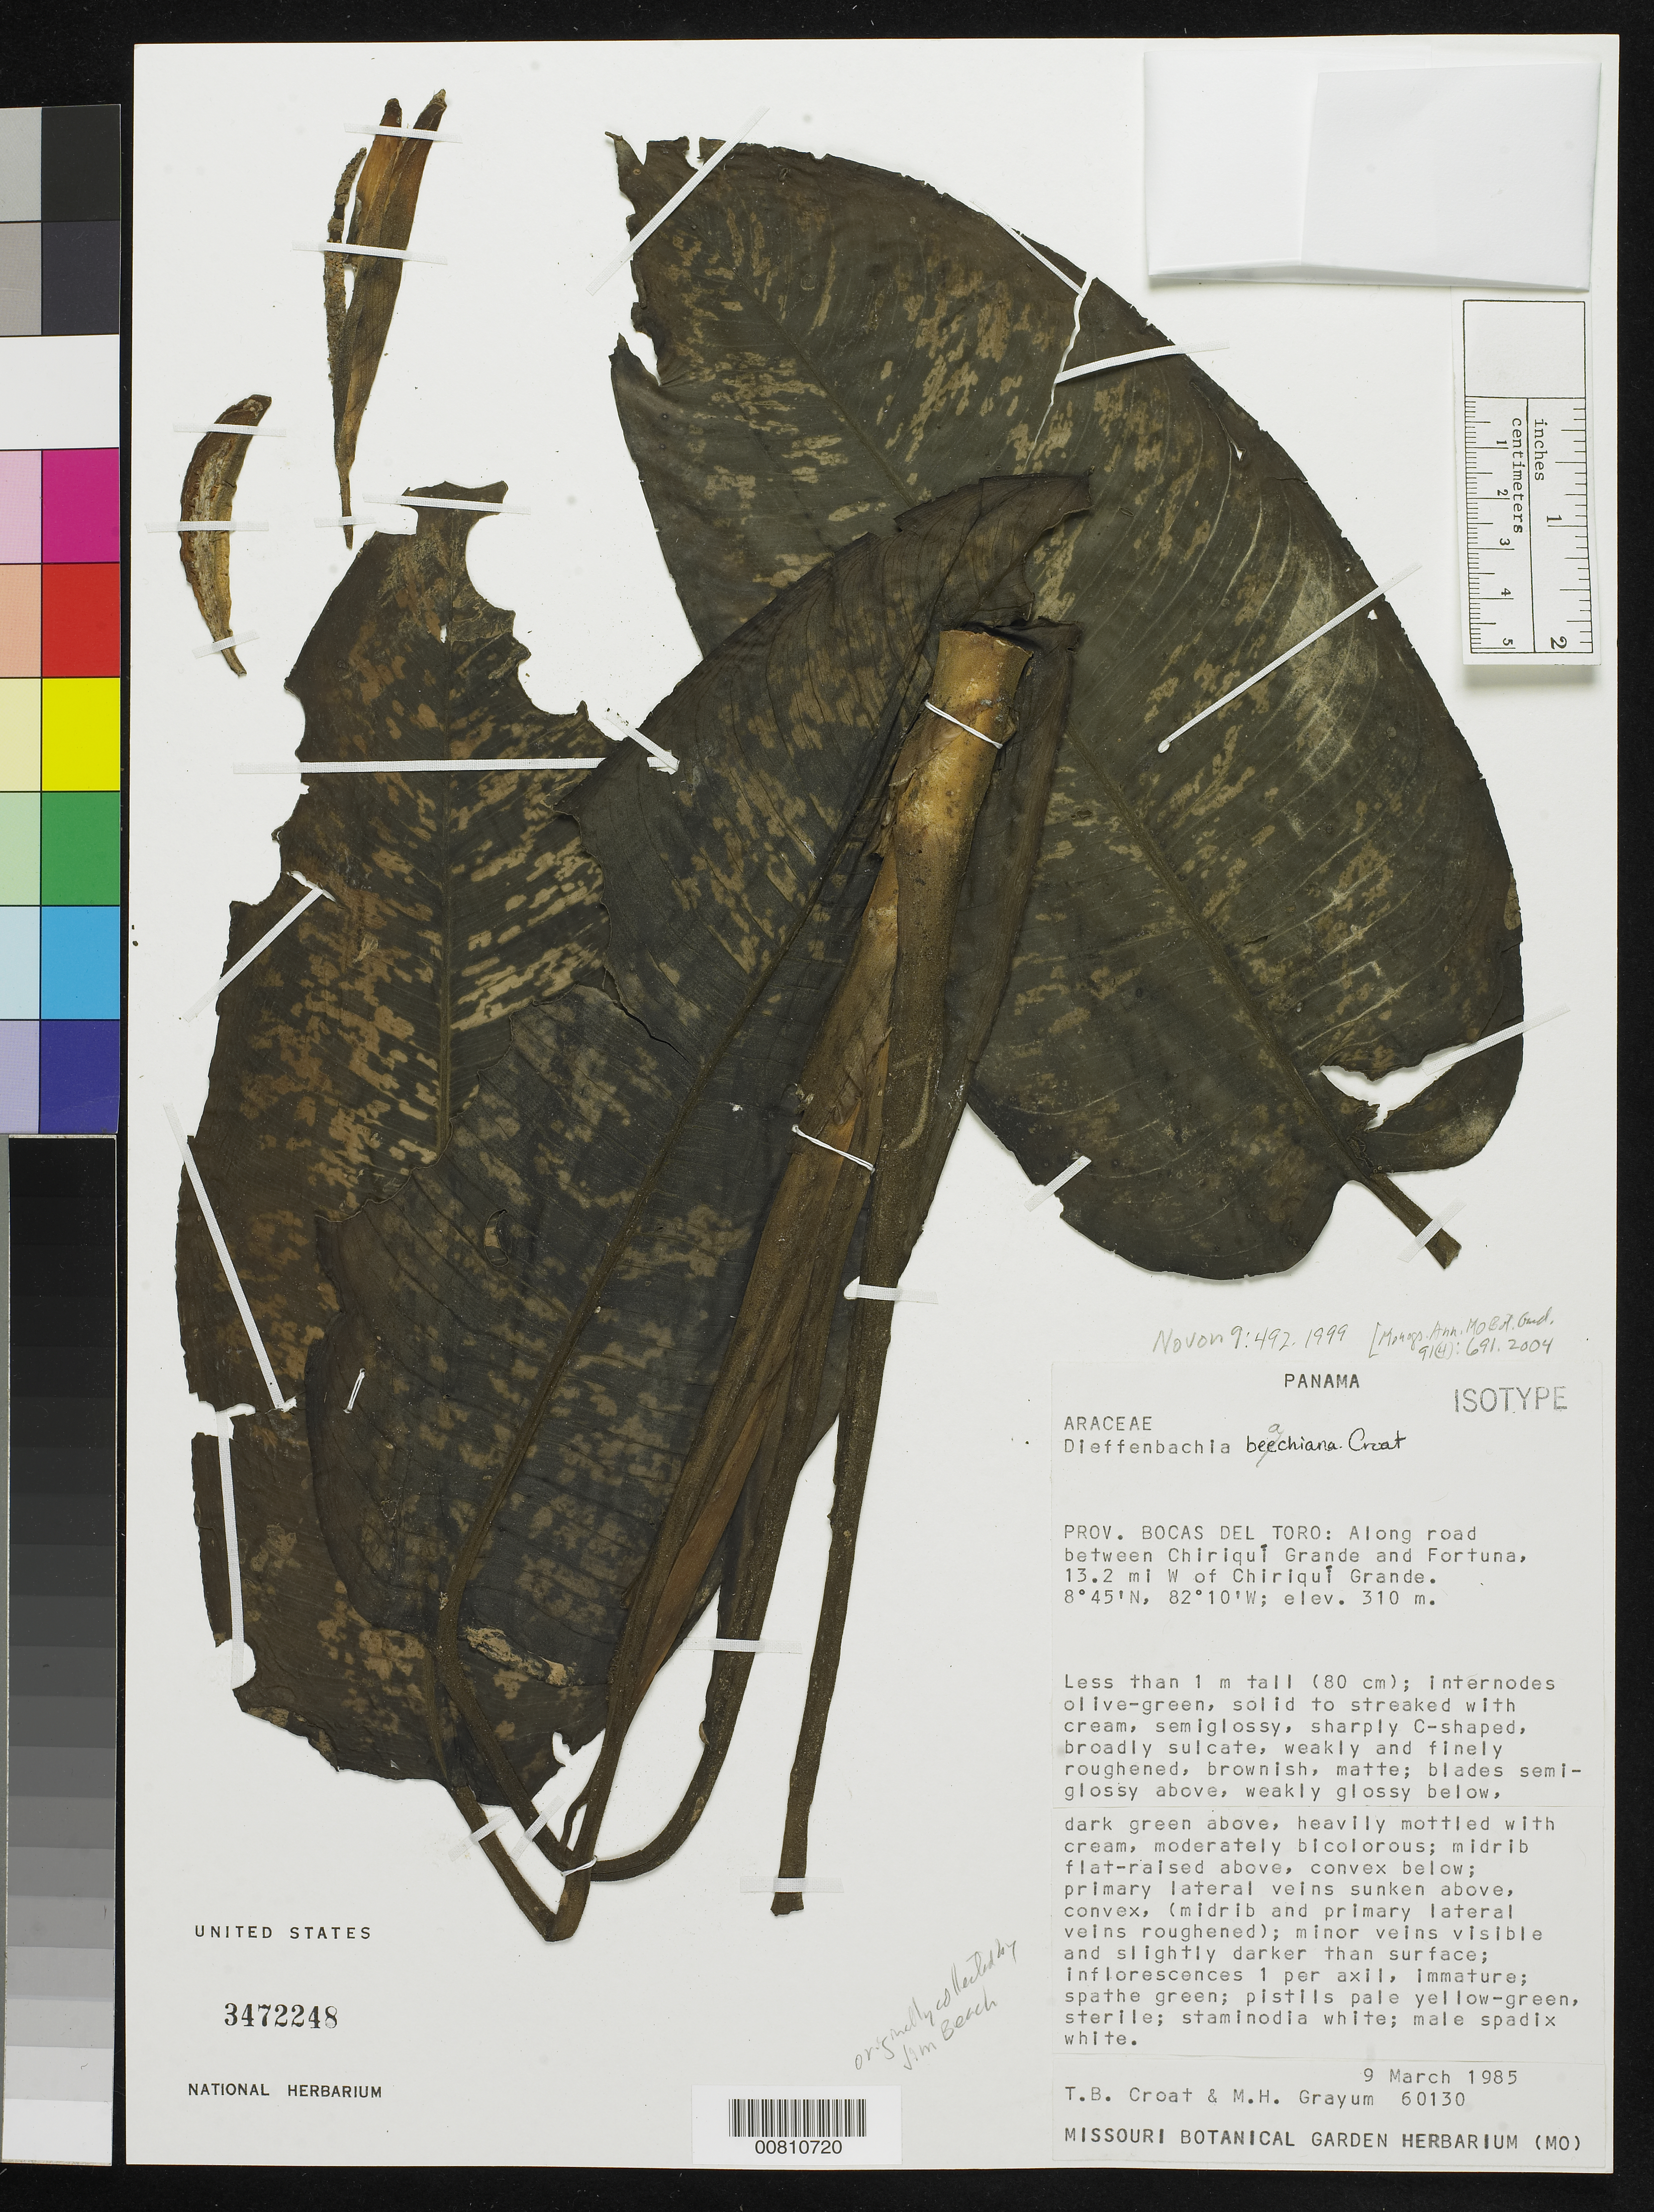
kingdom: Plantae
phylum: Tracheophyta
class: Liliopsida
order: Alismatales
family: Araceae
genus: Dieffenbachia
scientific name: Dieffenbachia beachiana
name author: Croat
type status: Isotype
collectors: T. B. Croat & M. H. Grayum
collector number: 60130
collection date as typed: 09 Mar 1985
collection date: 1985-03-09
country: Panama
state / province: Bocas del Toro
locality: Along road between Chiriquí Grande and Fortuna, 13.2 mi W of Chiriquí Grande.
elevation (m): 310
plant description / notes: Holotype at MO.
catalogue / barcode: US 3472248